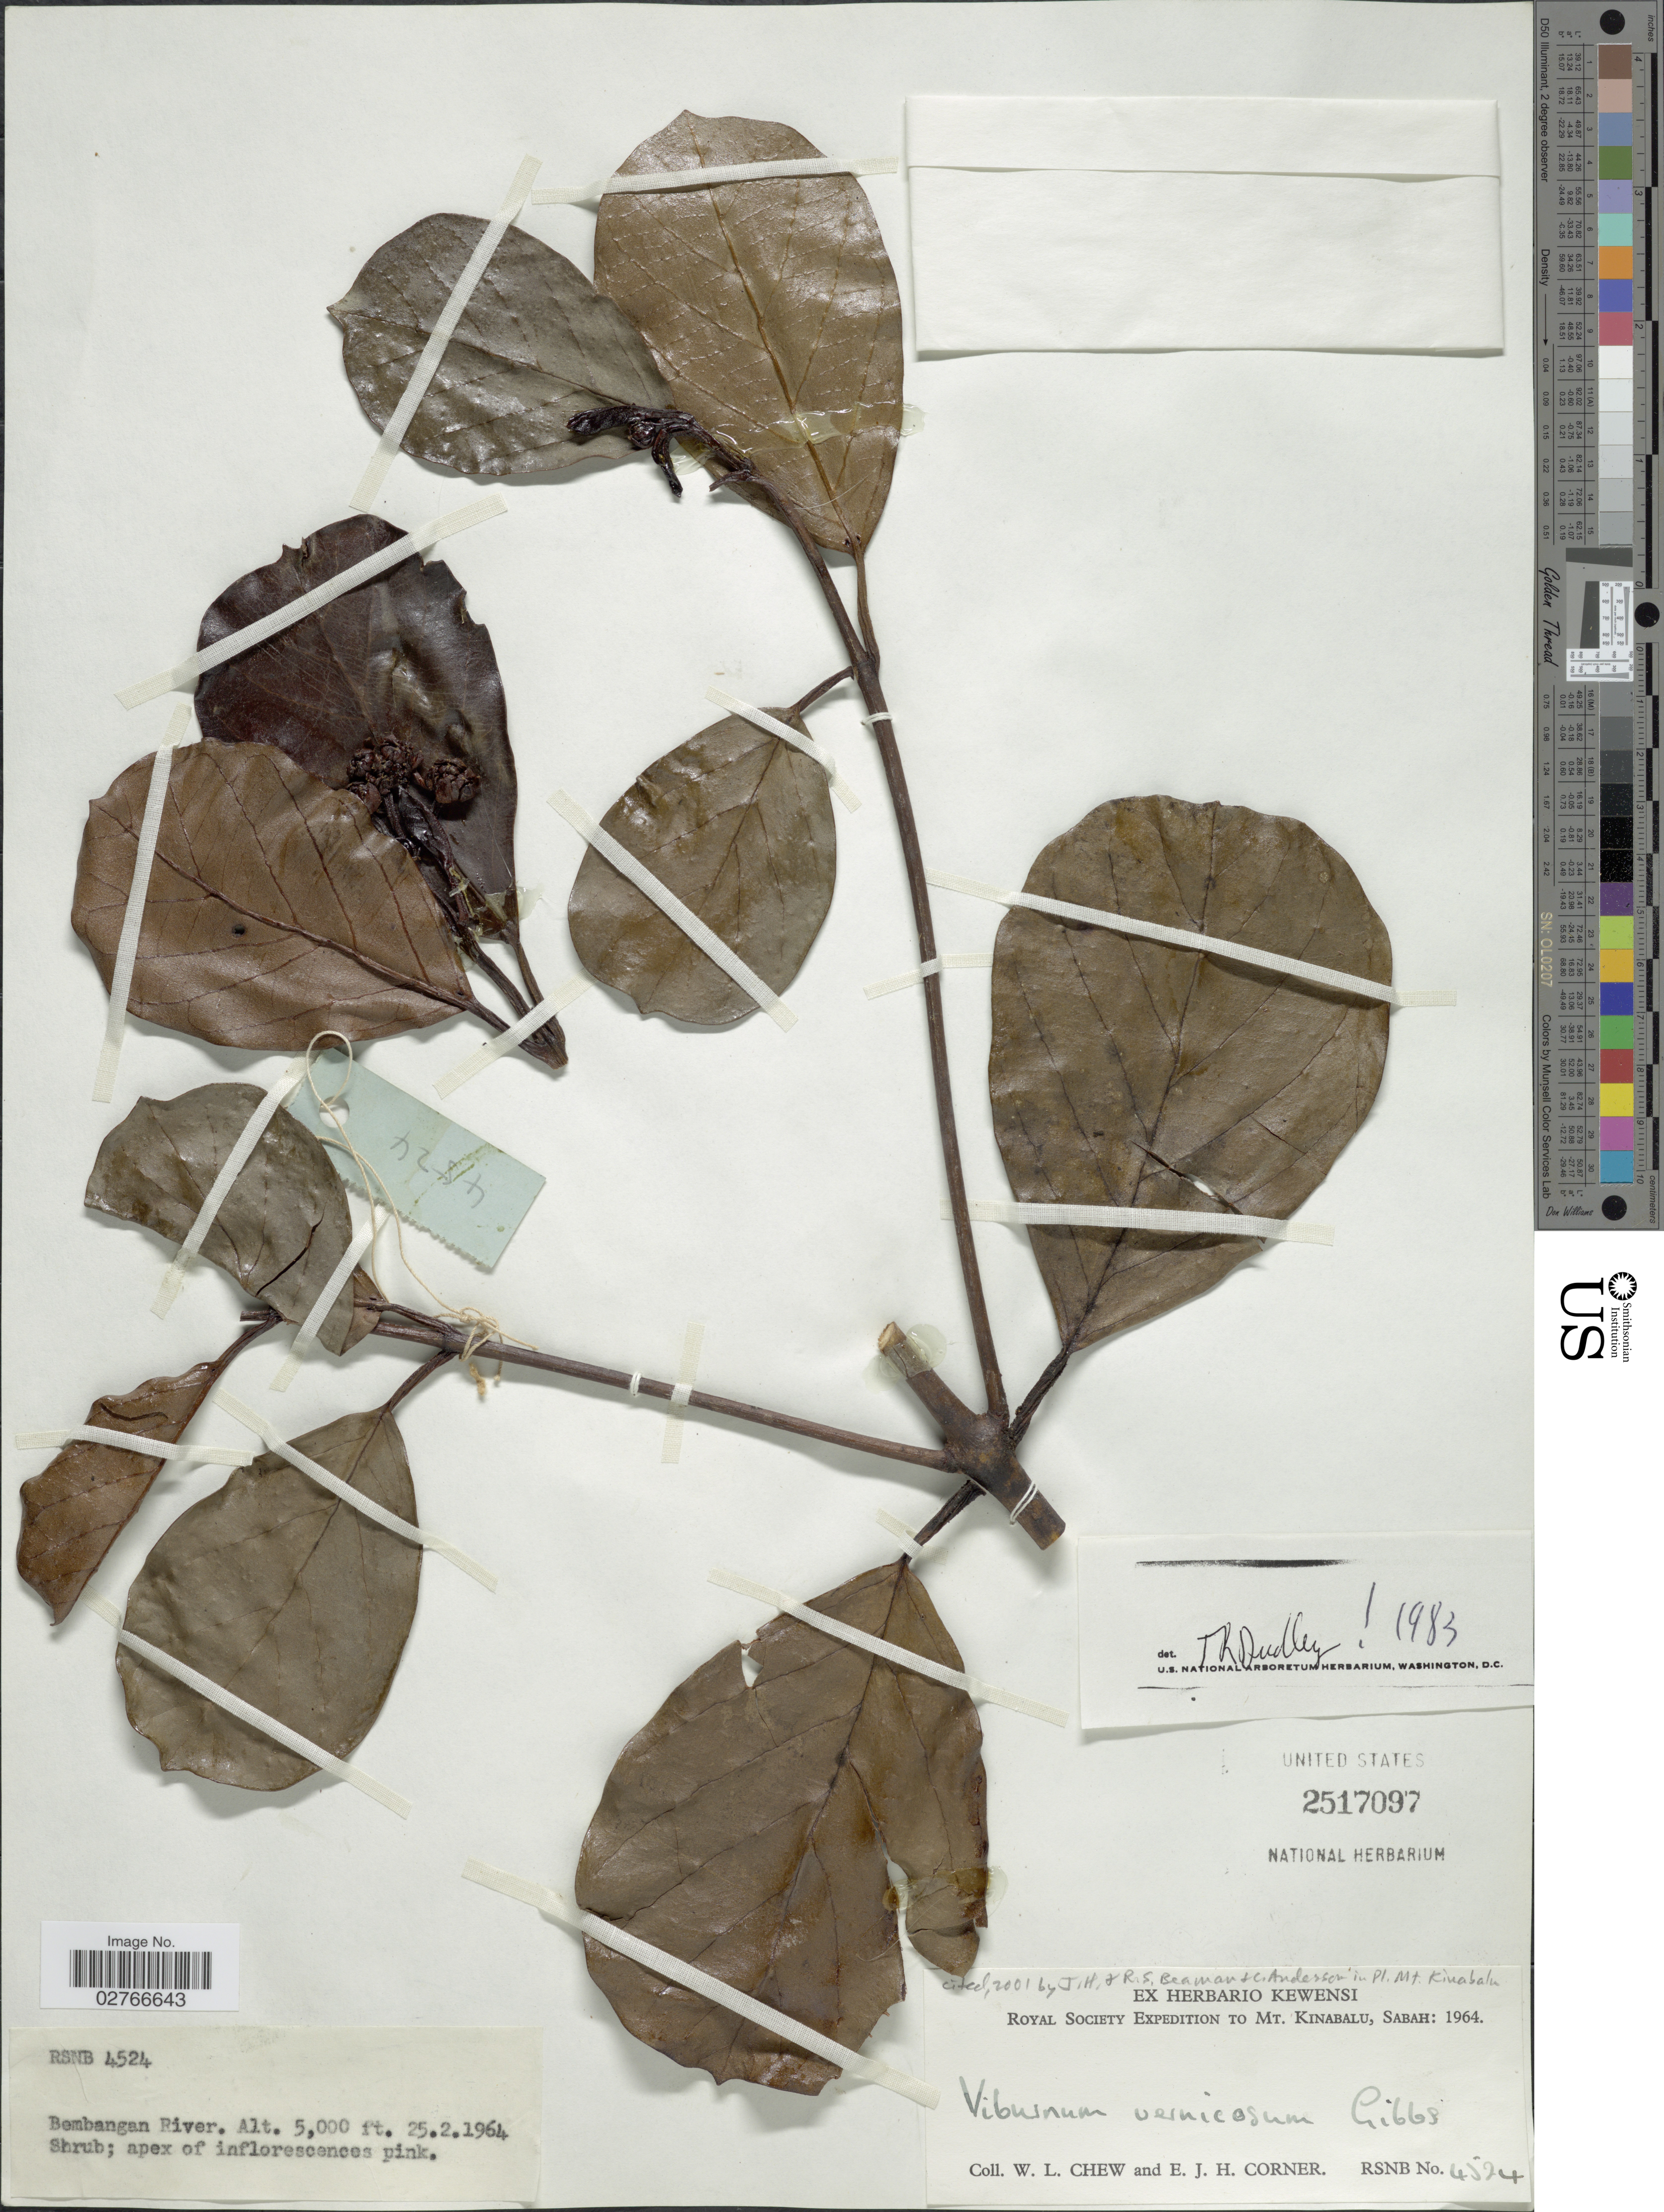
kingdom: Plantae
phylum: Tracheophyta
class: Magnoliopsida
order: Dipsacales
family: Viburnaceae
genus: Viburnum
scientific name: Viburnum vernicosum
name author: Gibbs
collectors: W. Chew & E. Corner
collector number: RSNB 4524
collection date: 1964-02-25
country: Malaysia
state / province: Sabah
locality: Mt. Kinabalu. Bembangan River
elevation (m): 1524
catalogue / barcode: US 2517097